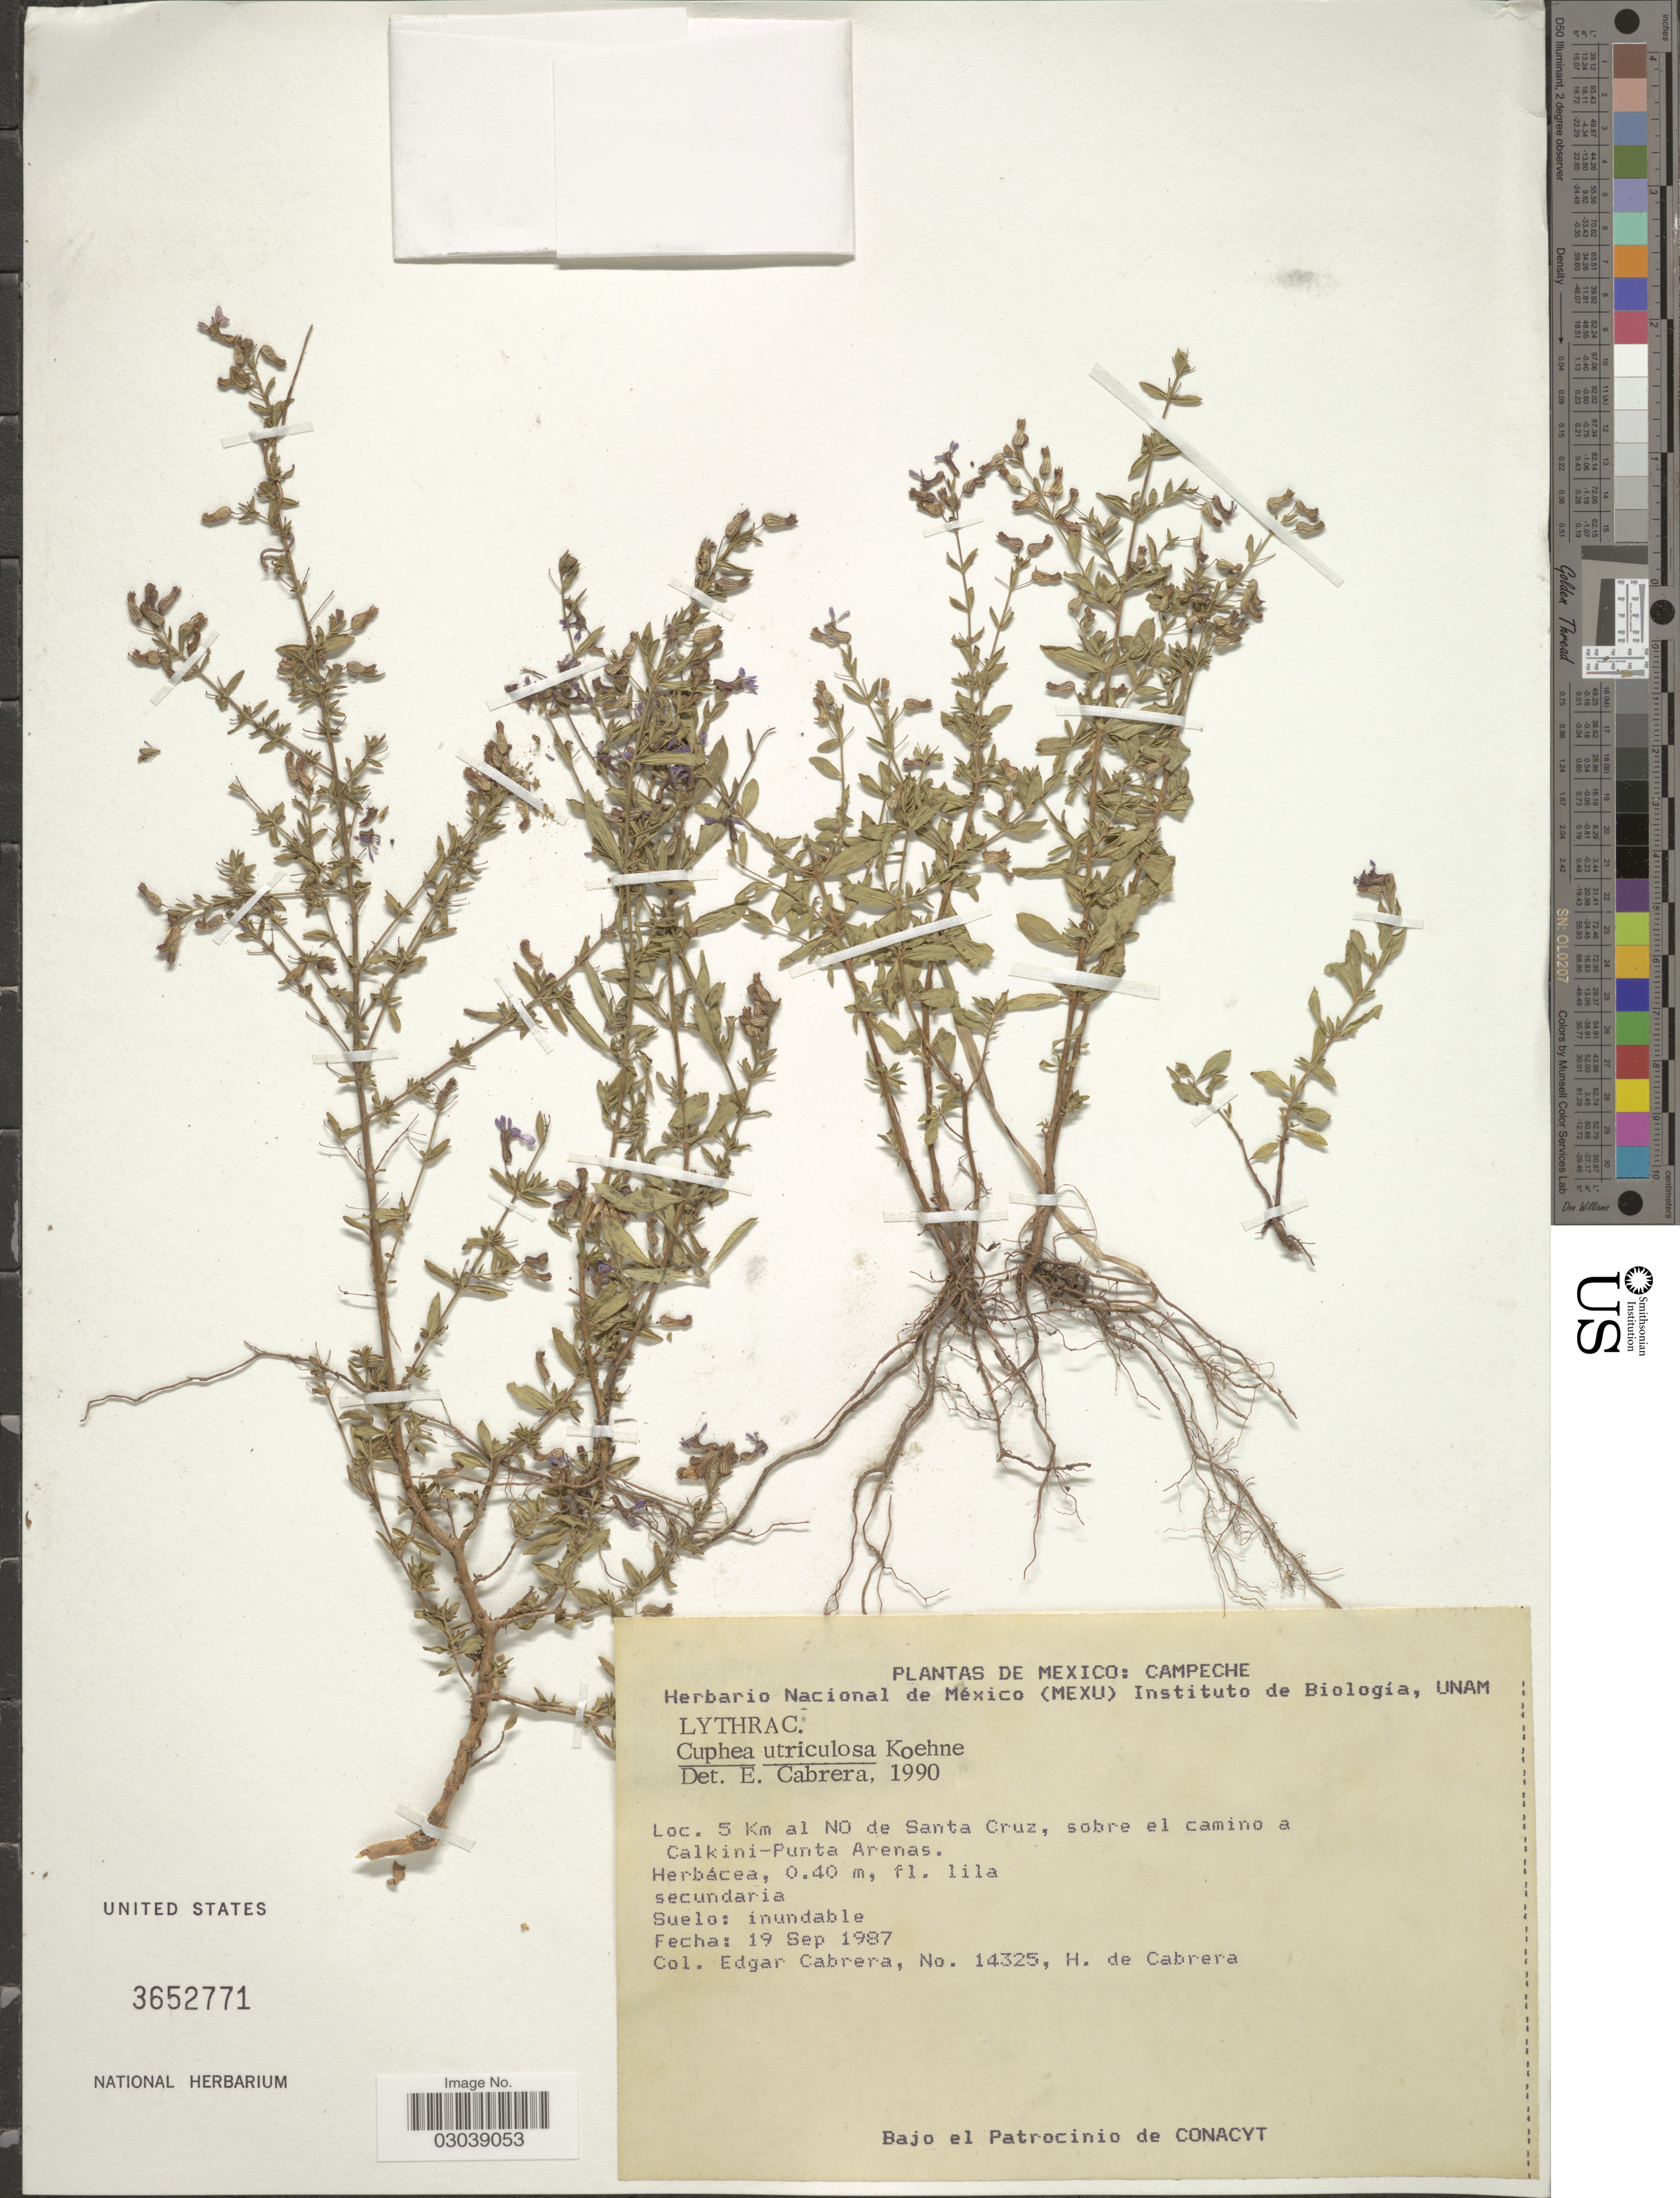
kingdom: Plantae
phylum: Tracheophyta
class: Magnoliopsida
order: Myrtales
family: Lythraceae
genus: Cuphea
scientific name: Cuphea utriculosa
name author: Koehne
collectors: E. Cabrera & H. de Cabrera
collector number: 14325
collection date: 1987-09-19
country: Mexico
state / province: Campeche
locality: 5 Km al NO de Santa Cruz, sobre el camino a Calkini-Punta Arenas.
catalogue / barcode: US 3652771